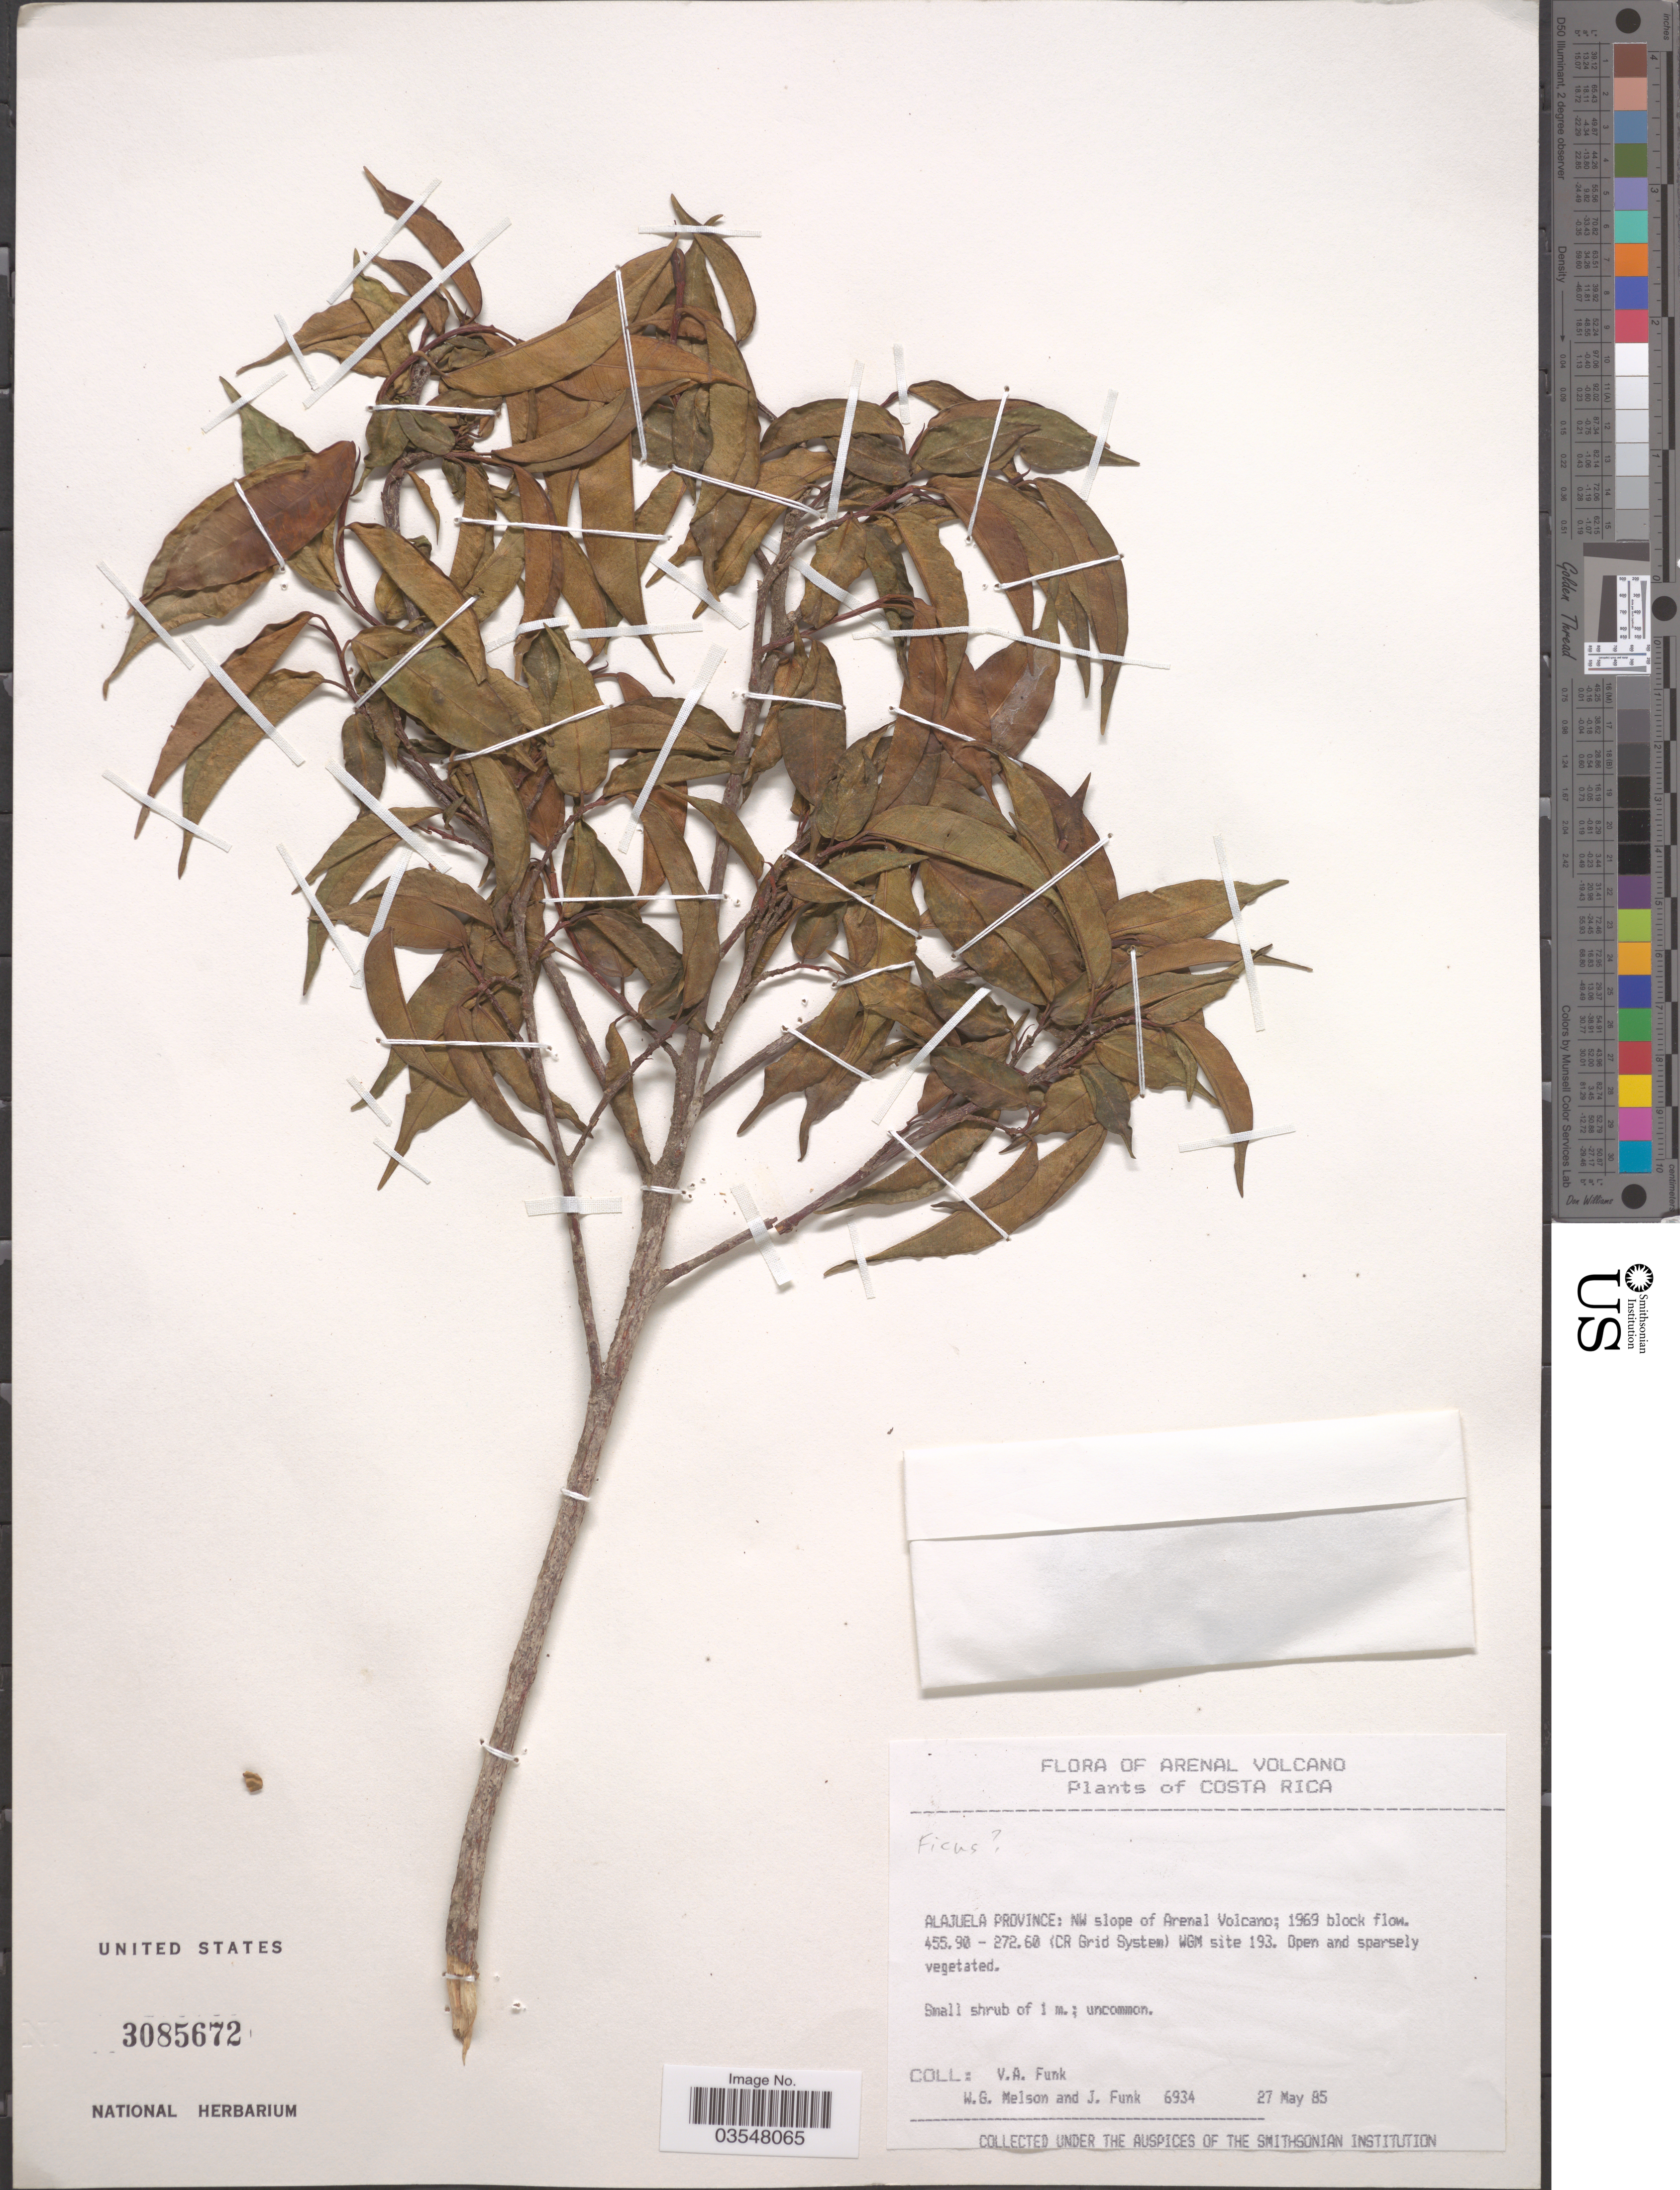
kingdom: Plantae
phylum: Tracheophyta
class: Magnoliopsida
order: Rosales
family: Moraceae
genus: Ficus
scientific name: Ficus sp.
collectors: V. Funk, W. Melson & J. Funk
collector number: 6934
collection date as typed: Transcribed d/m/y: 27/5/85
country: Costa Rica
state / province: Alajuela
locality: Arenal Volcano. NW slope of Arenal Volcano, 1969 block flow 455.90 - 272.60 (CR grid system) WGW site 193.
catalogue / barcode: US 3085672